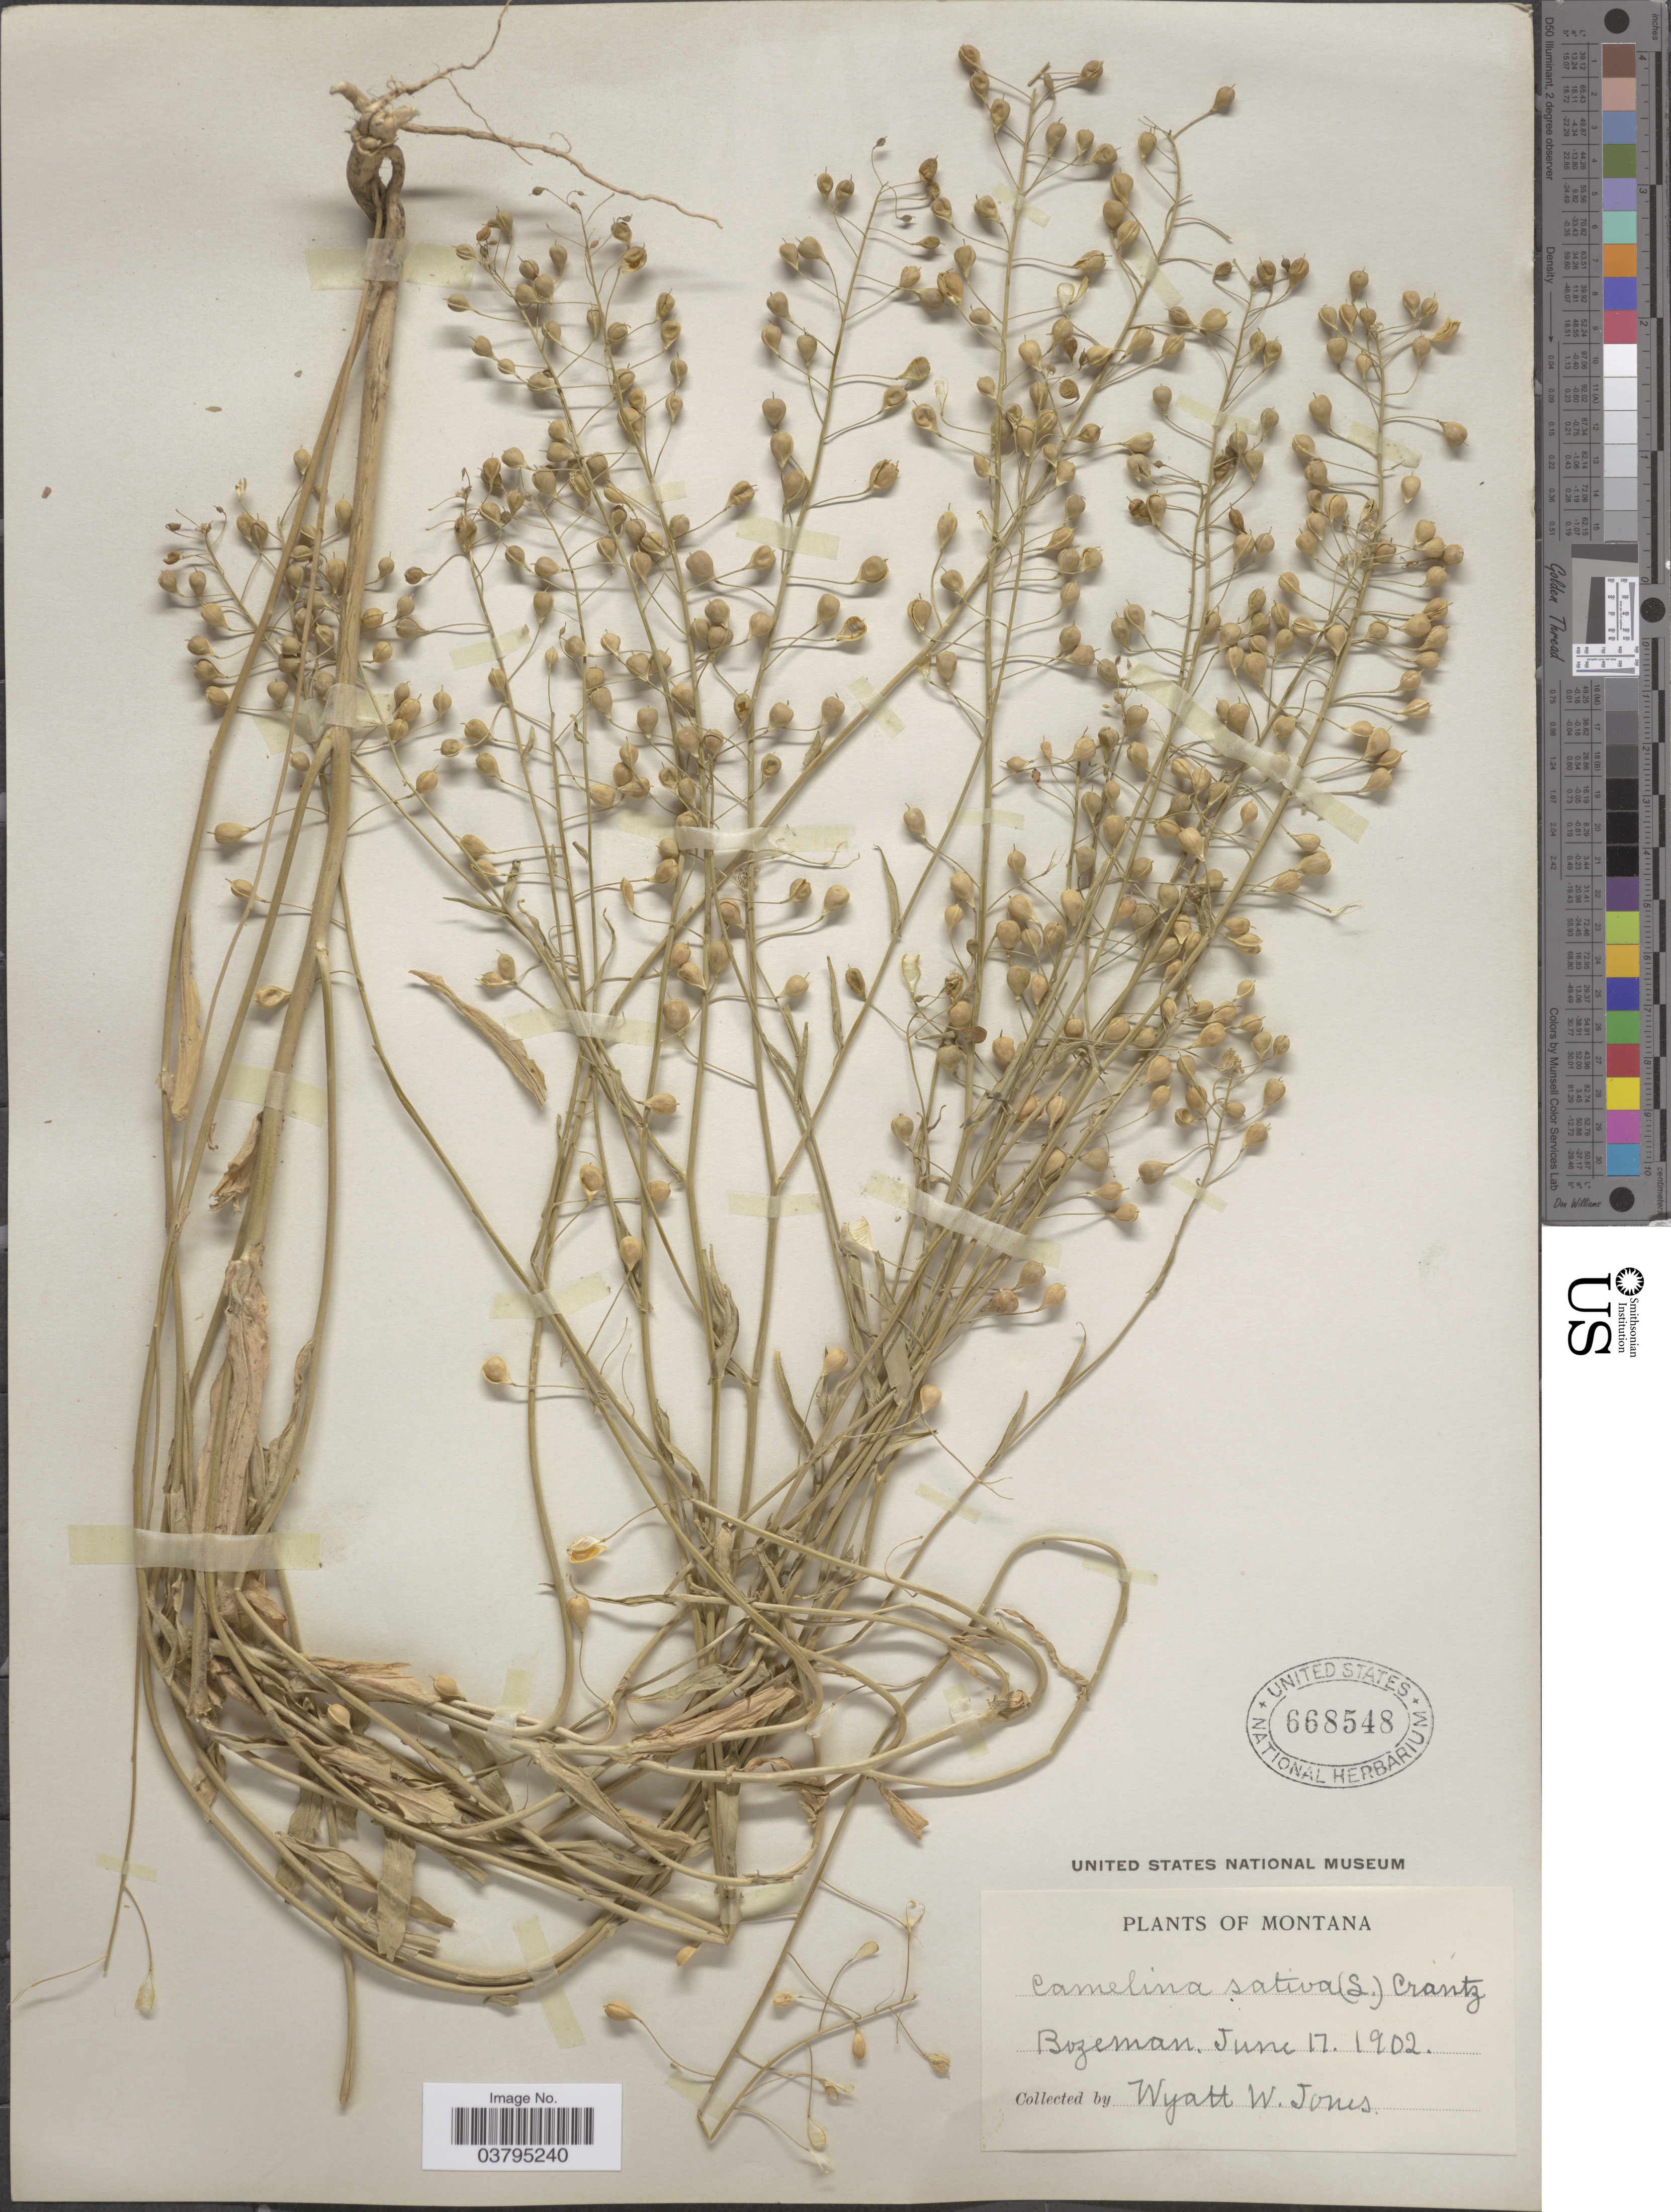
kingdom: Plantae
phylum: Tracheophyta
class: Magnoliopsida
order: Brassicales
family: Brassicaceae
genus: Camelina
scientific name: Camelina sativa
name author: (L.) Crantz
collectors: W. W. Jones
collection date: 1902-06-17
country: United States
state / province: Montana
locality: Bozeman.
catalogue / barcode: US 668548